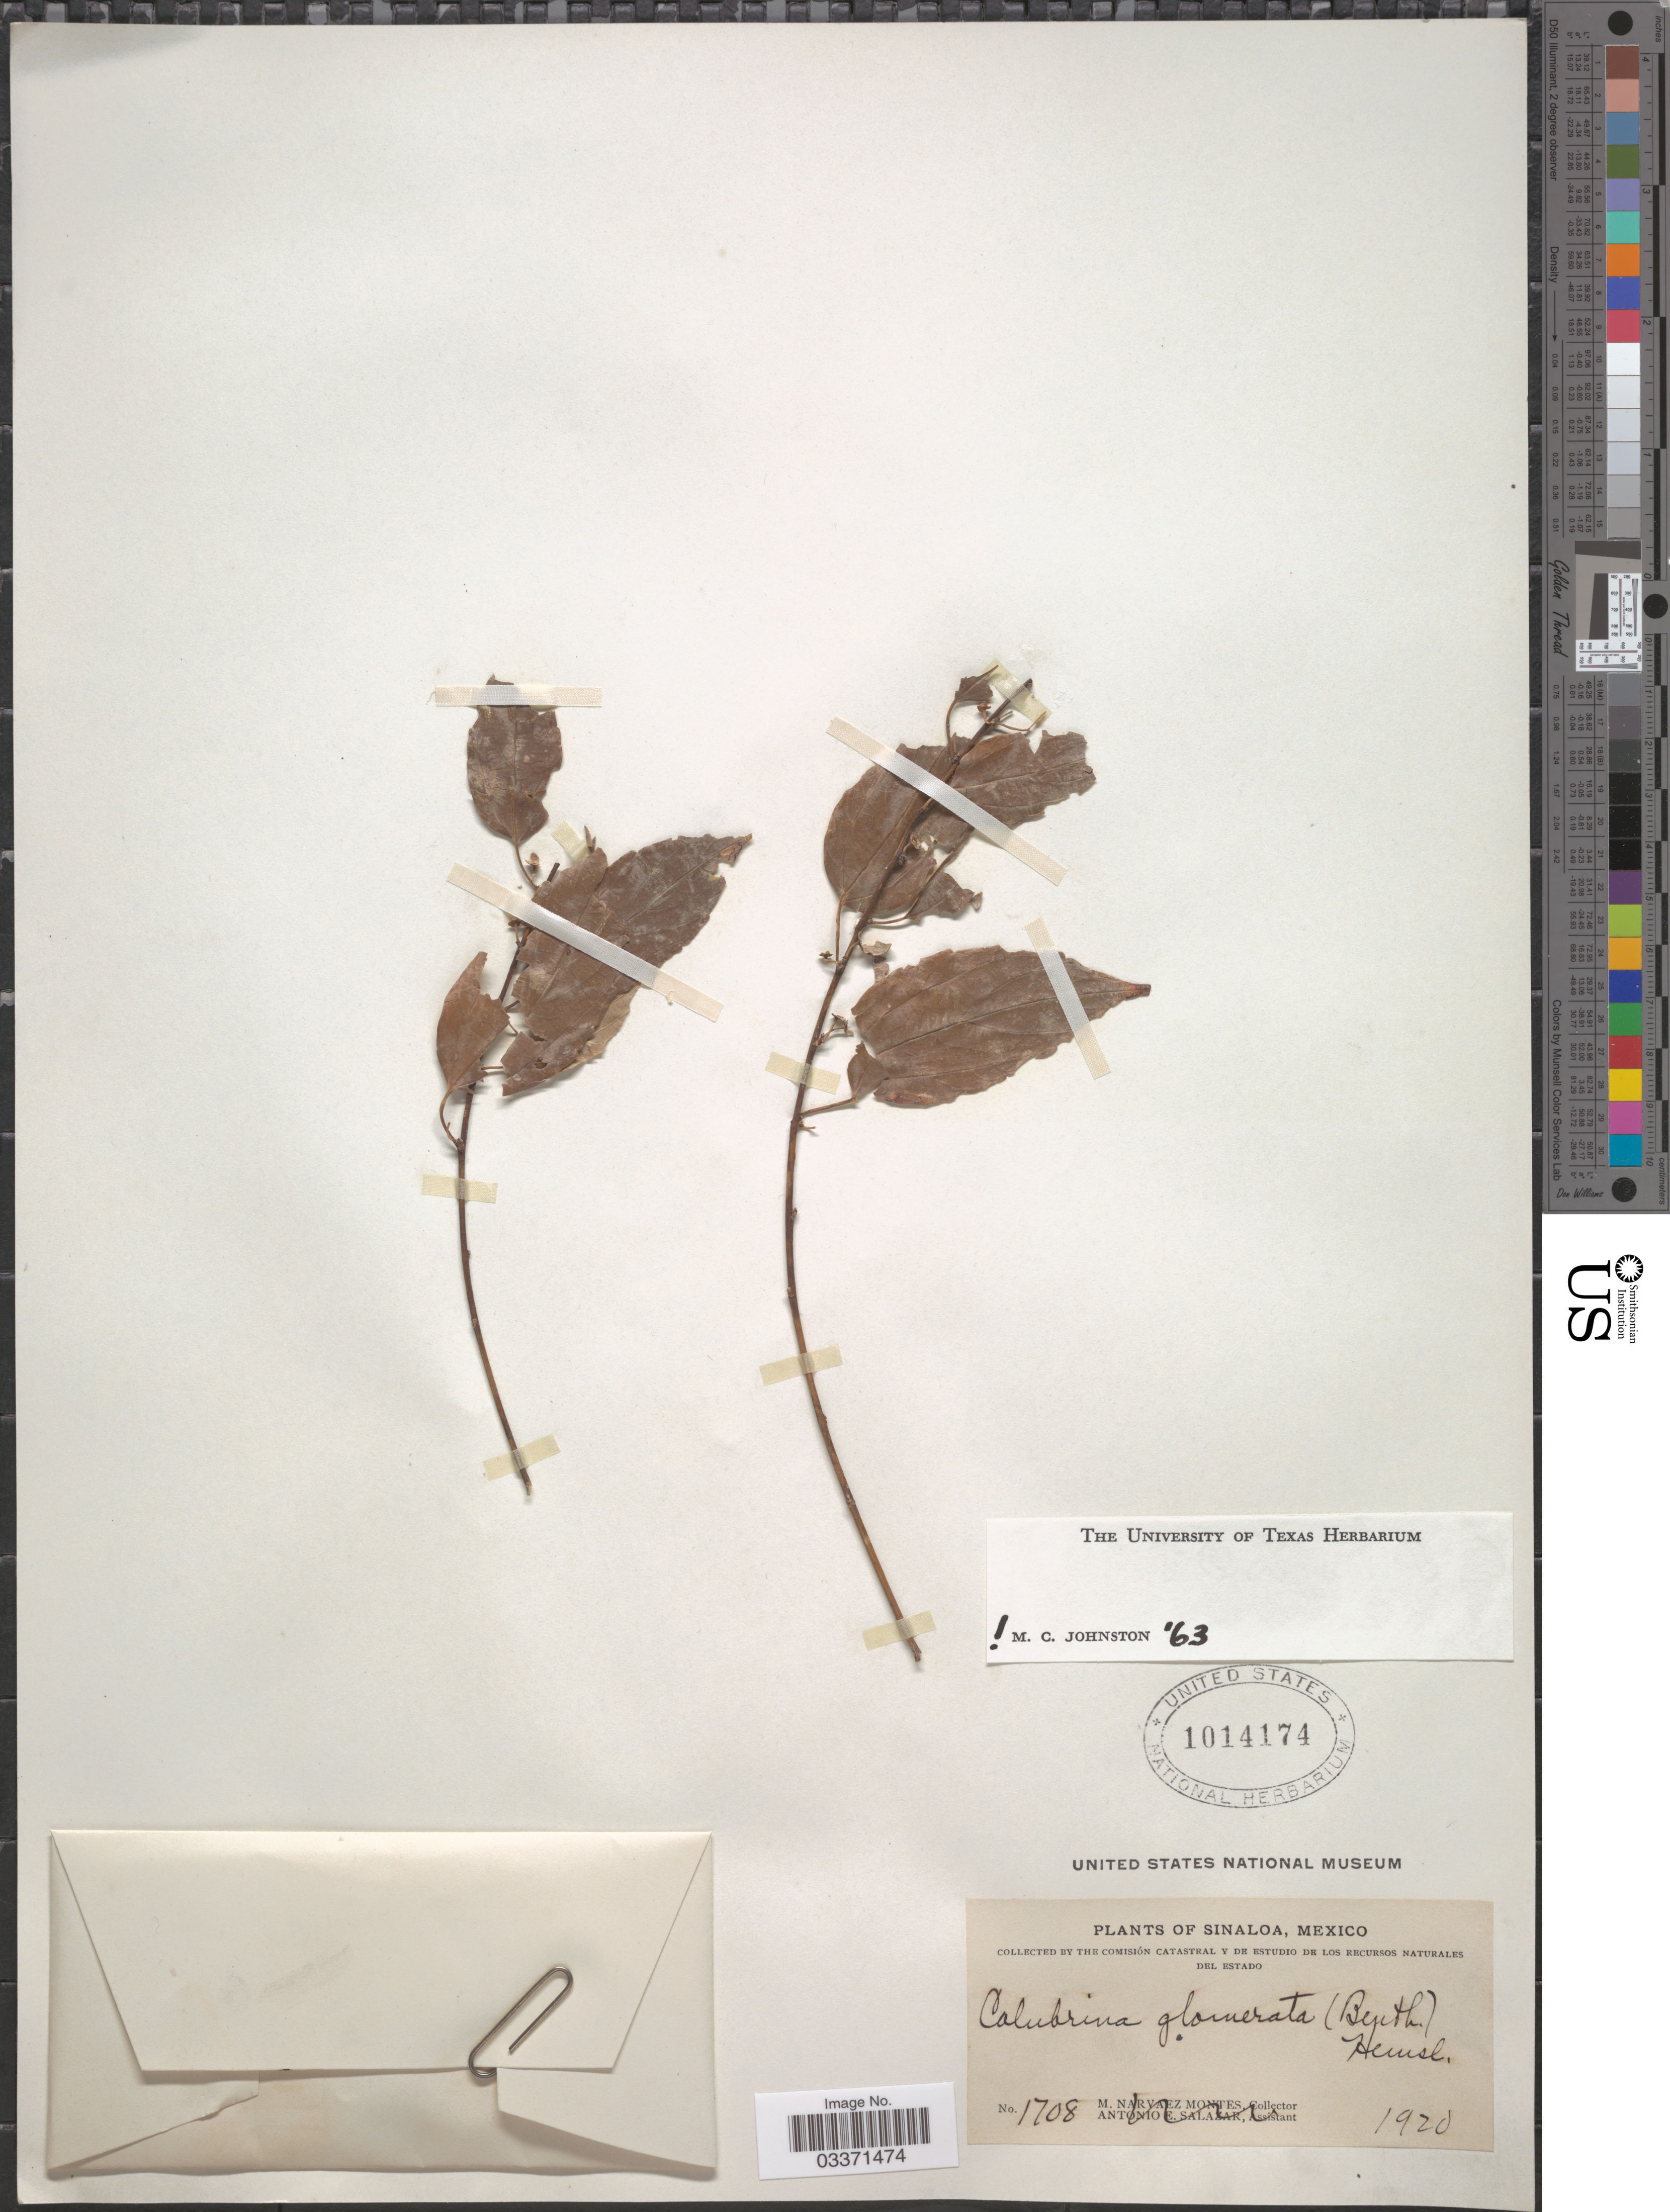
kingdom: Plantae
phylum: Tracheophyta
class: Magnoliopsida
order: Rosales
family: Rhamnaceae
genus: Colubrina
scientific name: Colubrina glabra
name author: S. Watson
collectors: Comisión Catastral & De Estudio de Los Recursos Naturales del Estado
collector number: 1708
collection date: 1920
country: Mexico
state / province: Sinaloa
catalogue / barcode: US 1014174